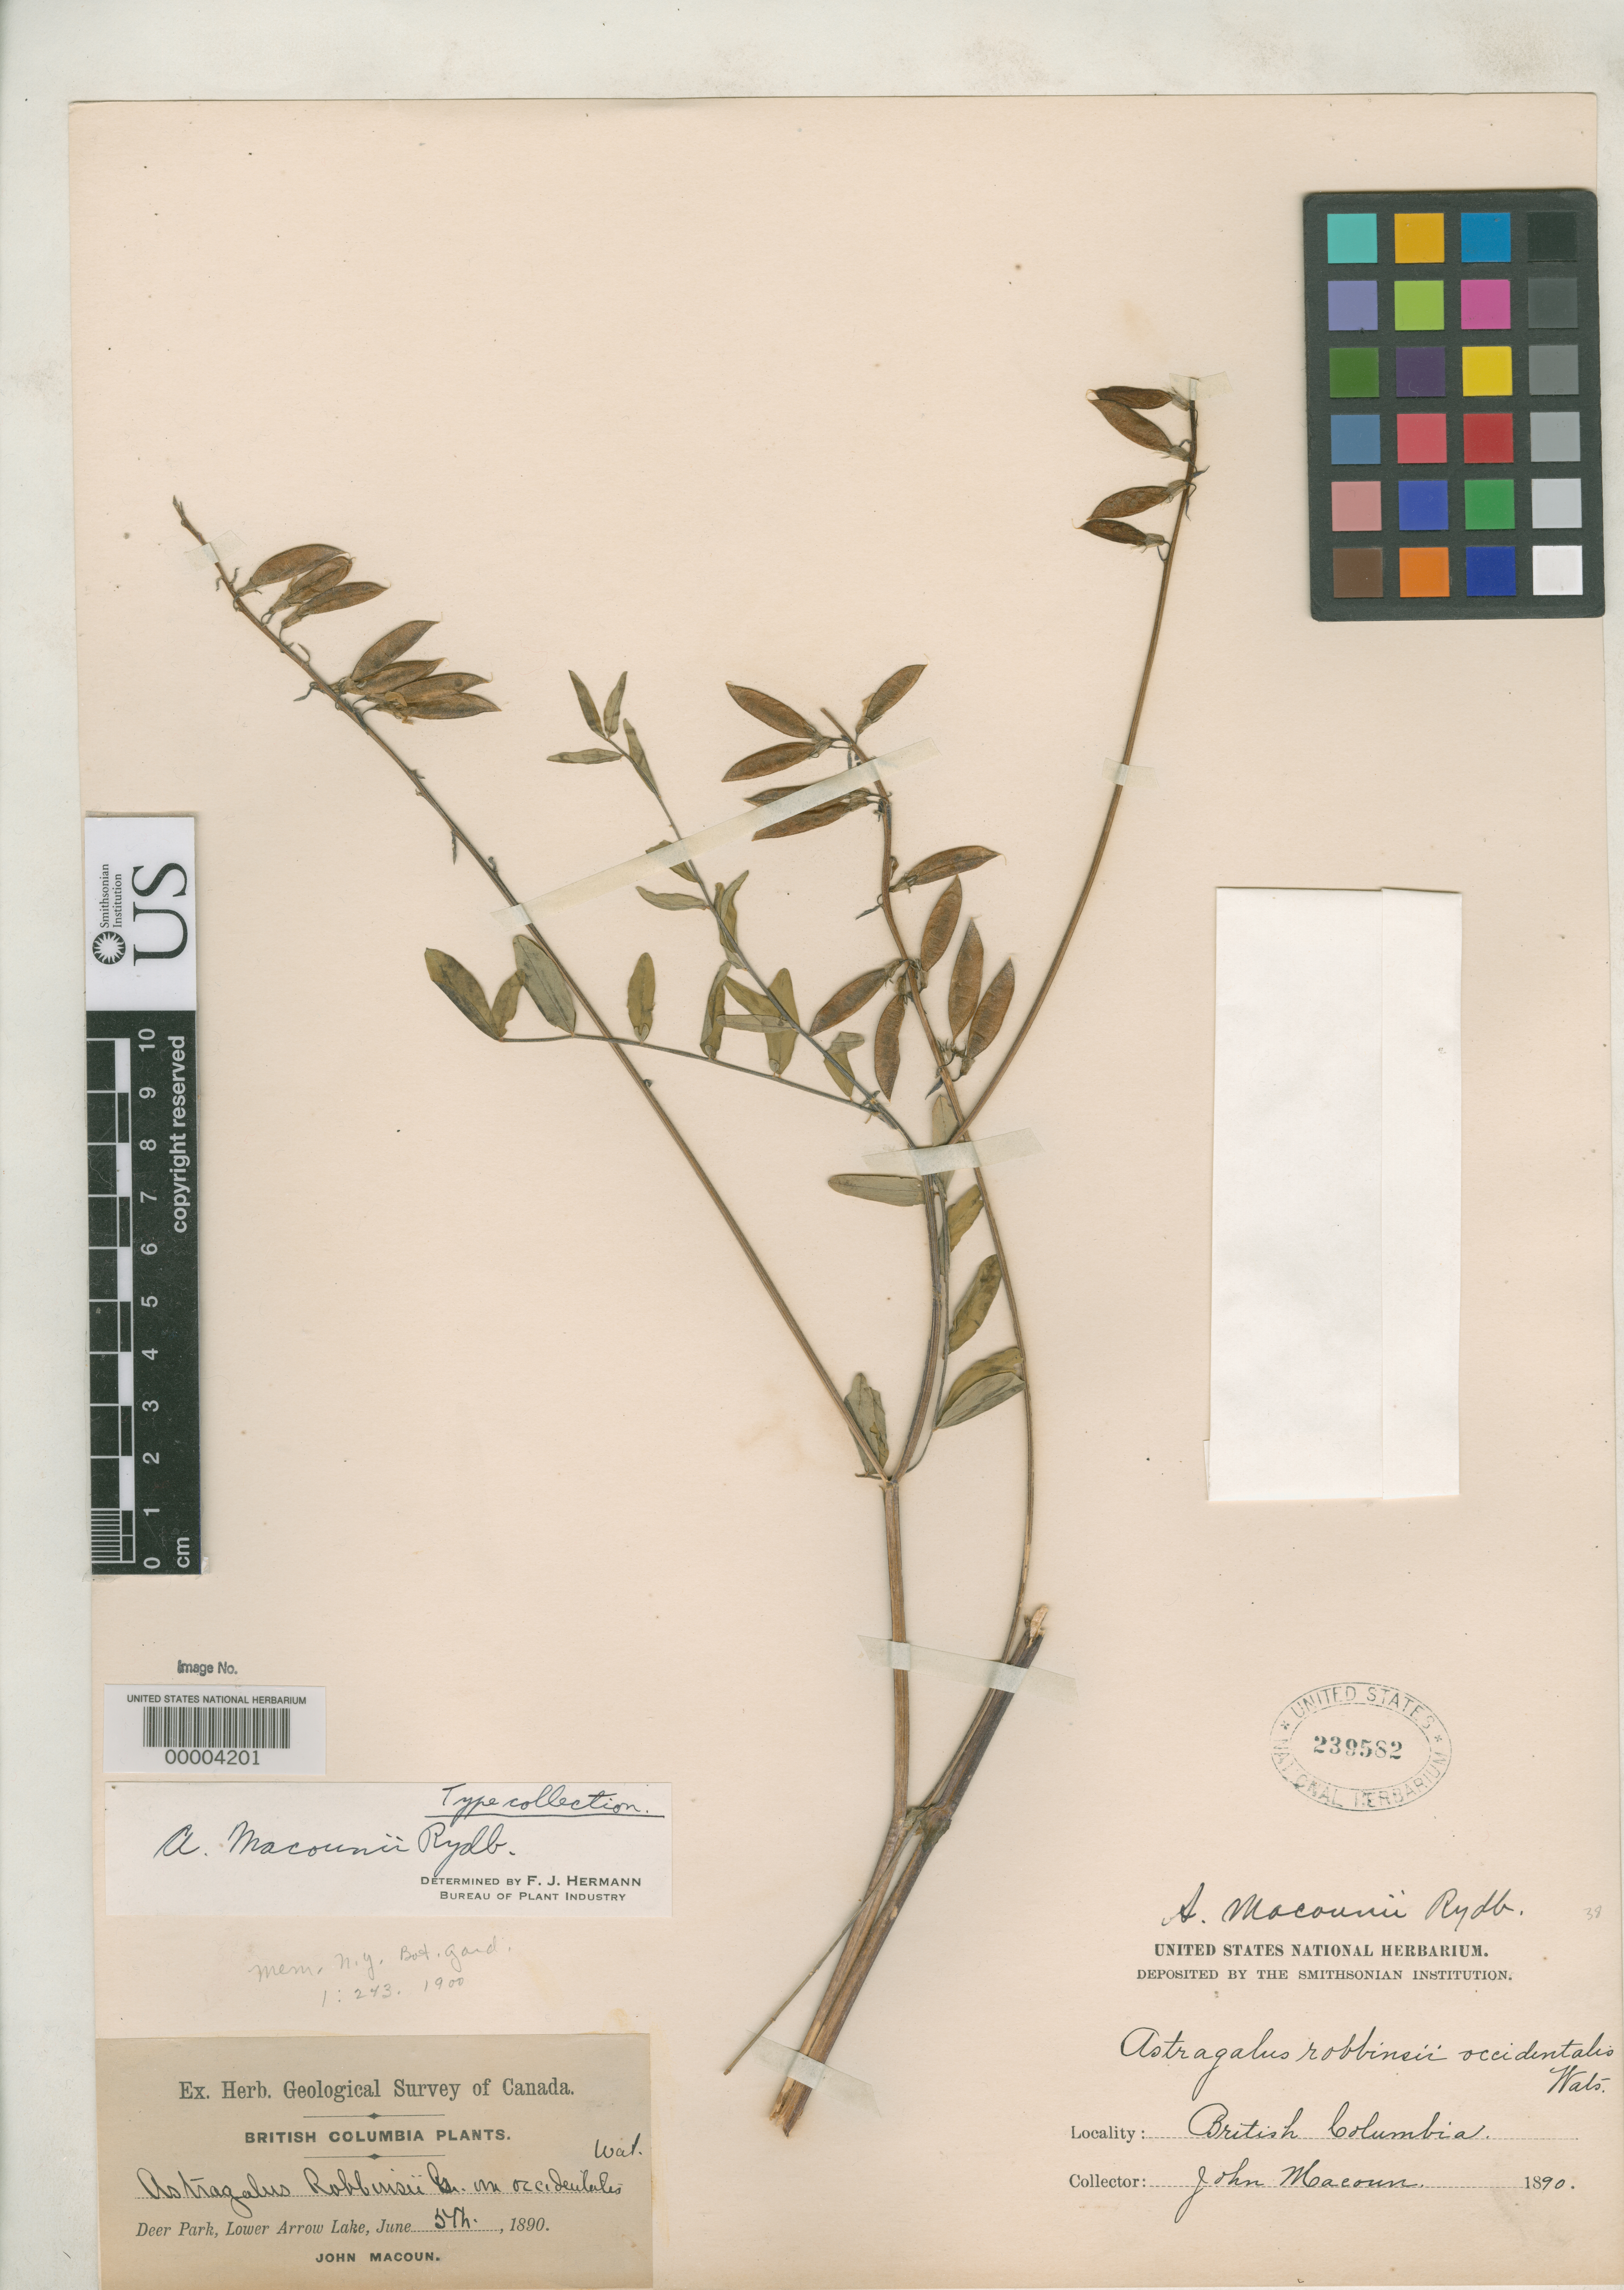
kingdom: Plantae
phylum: Tracheophyta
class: Magnoliopsida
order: Fabales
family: Fabaceae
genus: Astragalus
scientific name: Astragalus macounii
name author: Rydb.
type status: Isotype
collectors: J. Macoun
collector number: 25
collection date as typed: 05 Jun 1890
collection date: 1890-06-05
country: Canada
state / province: British Columbia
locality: Lower Arrow Lake, Deer Park.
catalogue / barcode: US 239582